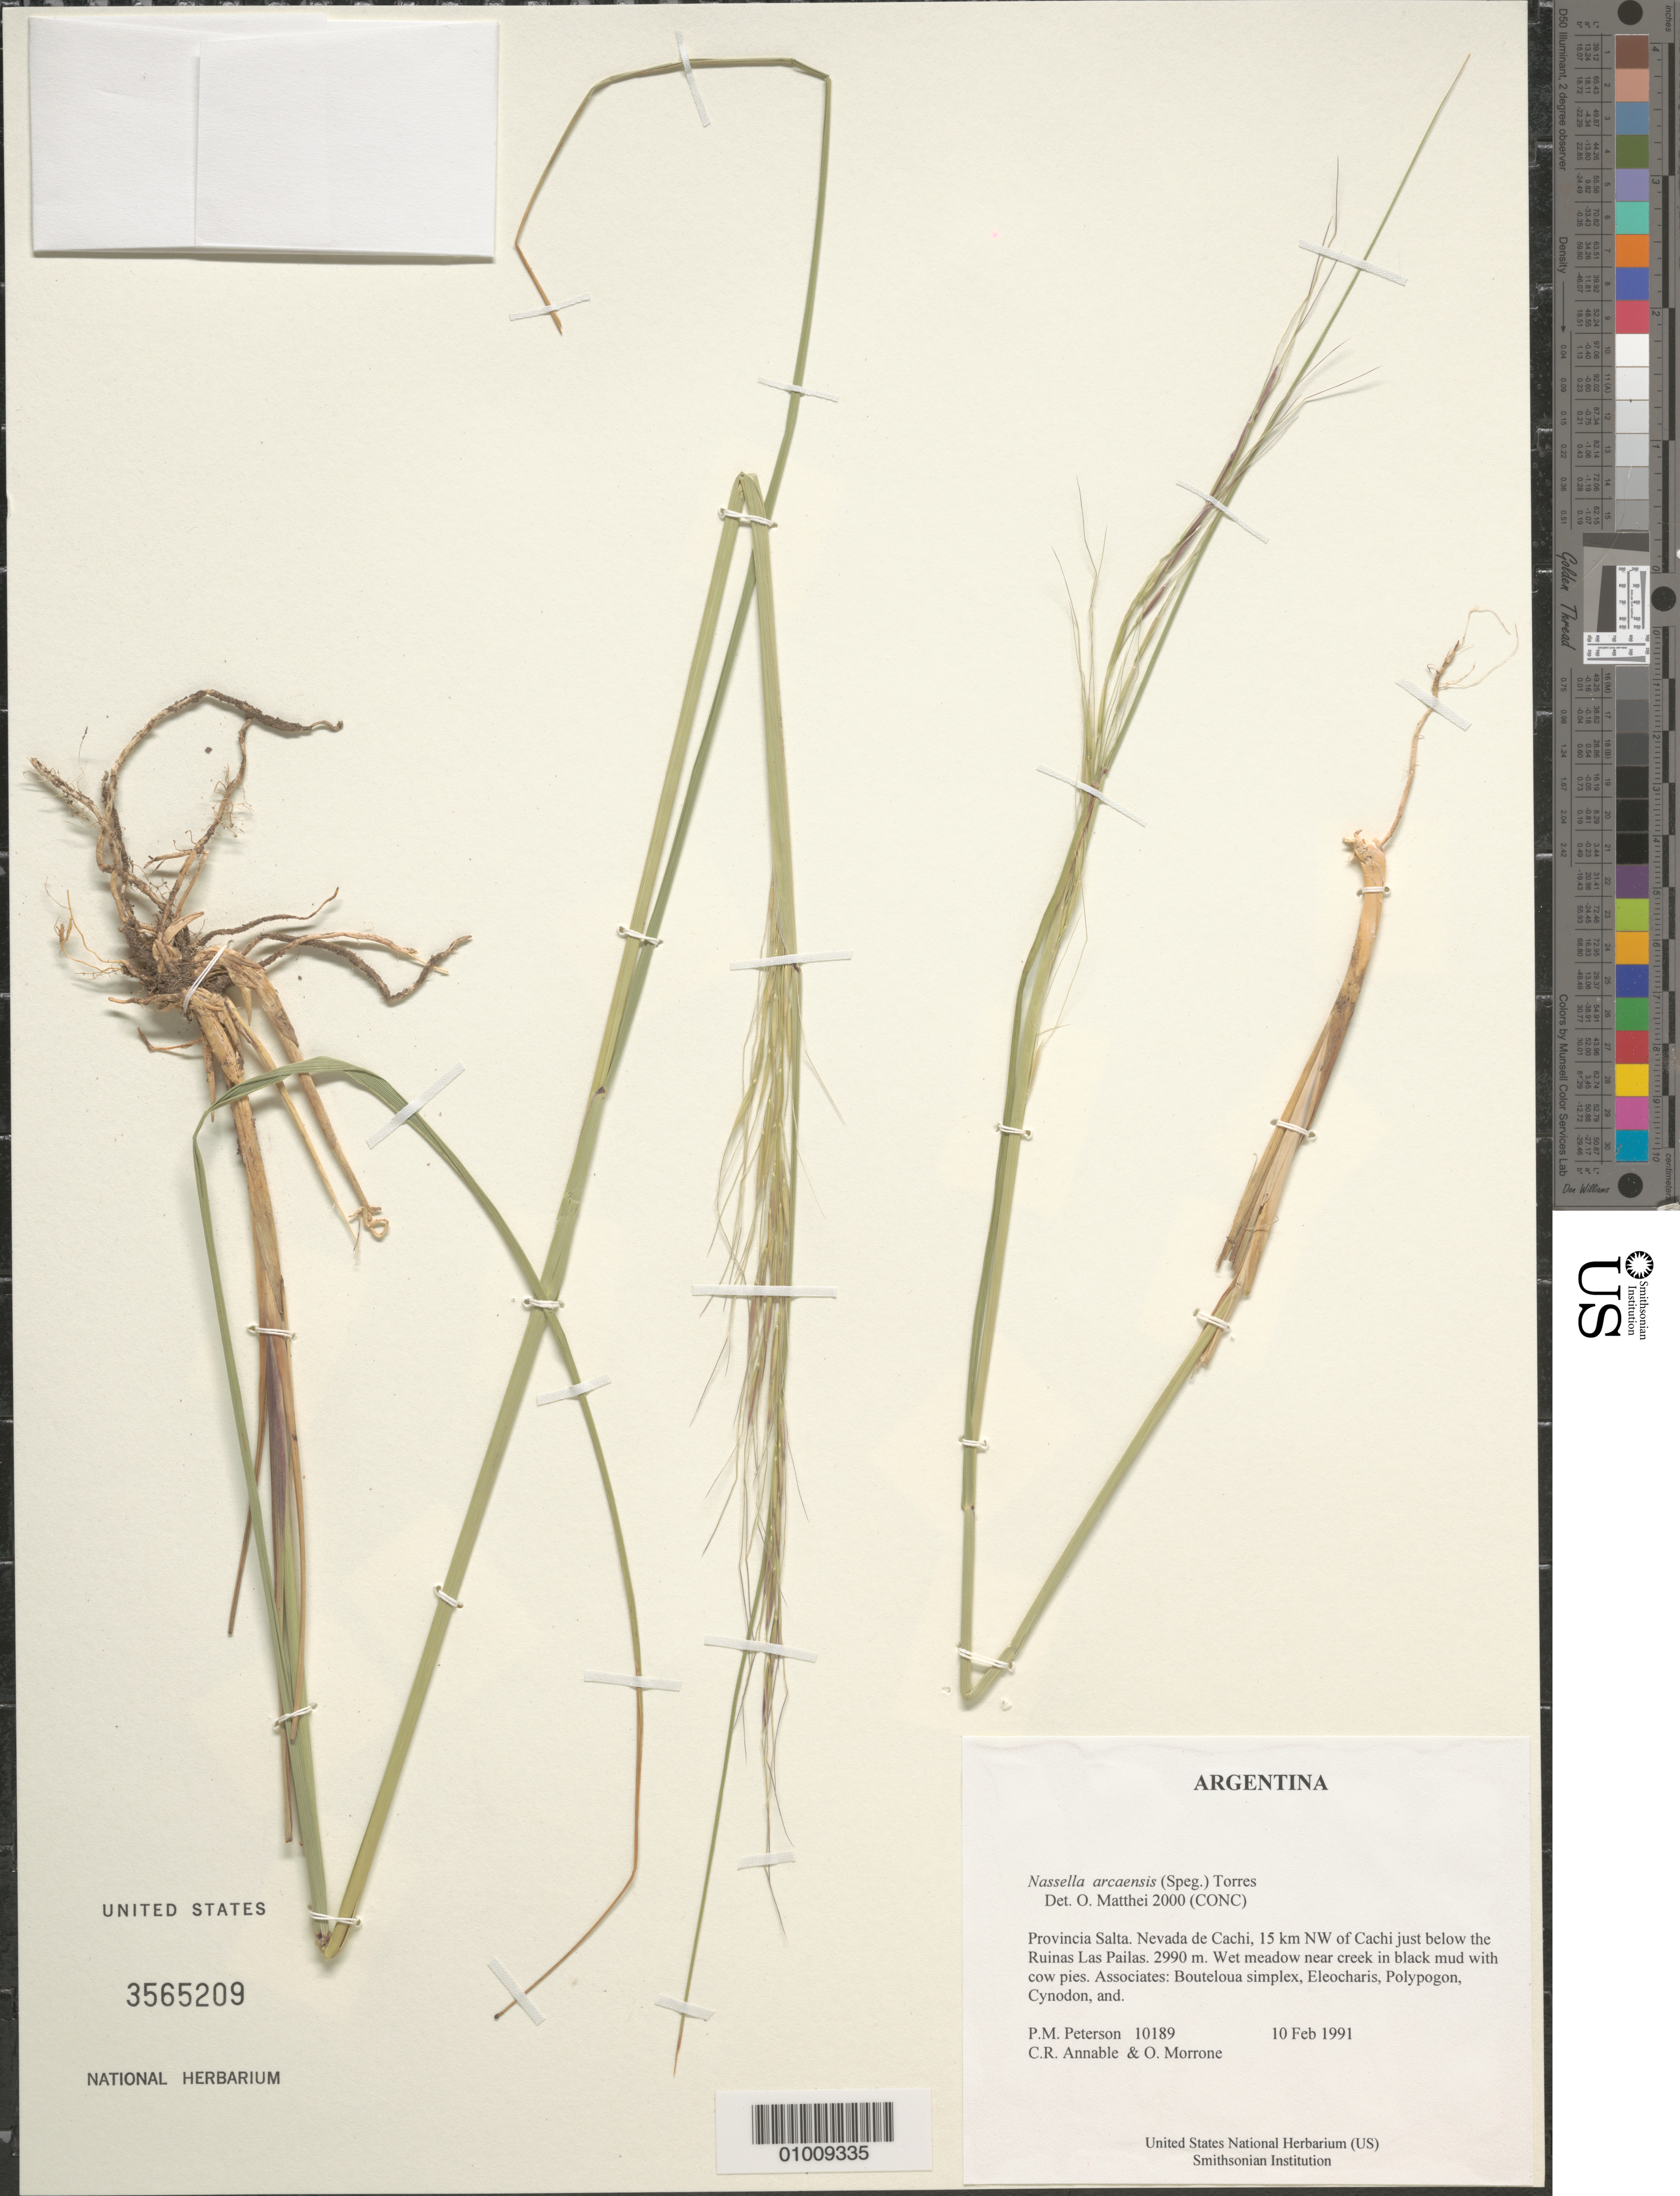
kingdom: Plantae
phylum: Tracheophyta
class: Liliopsida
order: Poales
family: Poaceae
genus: Nassella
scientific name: Nassella arcaensis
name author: (Speg.) A.M. Torres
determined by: Matthei, O. R.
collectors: P. M. Peterson, C. R. Annable & O. N. Morrone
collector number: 10189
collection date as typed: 10 Feb 1991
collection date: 1991-02-10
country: Argentina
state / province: Salta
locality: Nevada de Cachi, 15 km NW of Cachi just below the Ruinas Las Pailas.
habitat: Wet meadow near creek in black mud with cow pies. Associates: Bouteloua simplex, Eleocharis, Polypogon, Cynodon, and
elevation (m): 2990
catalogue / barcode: US 3565209